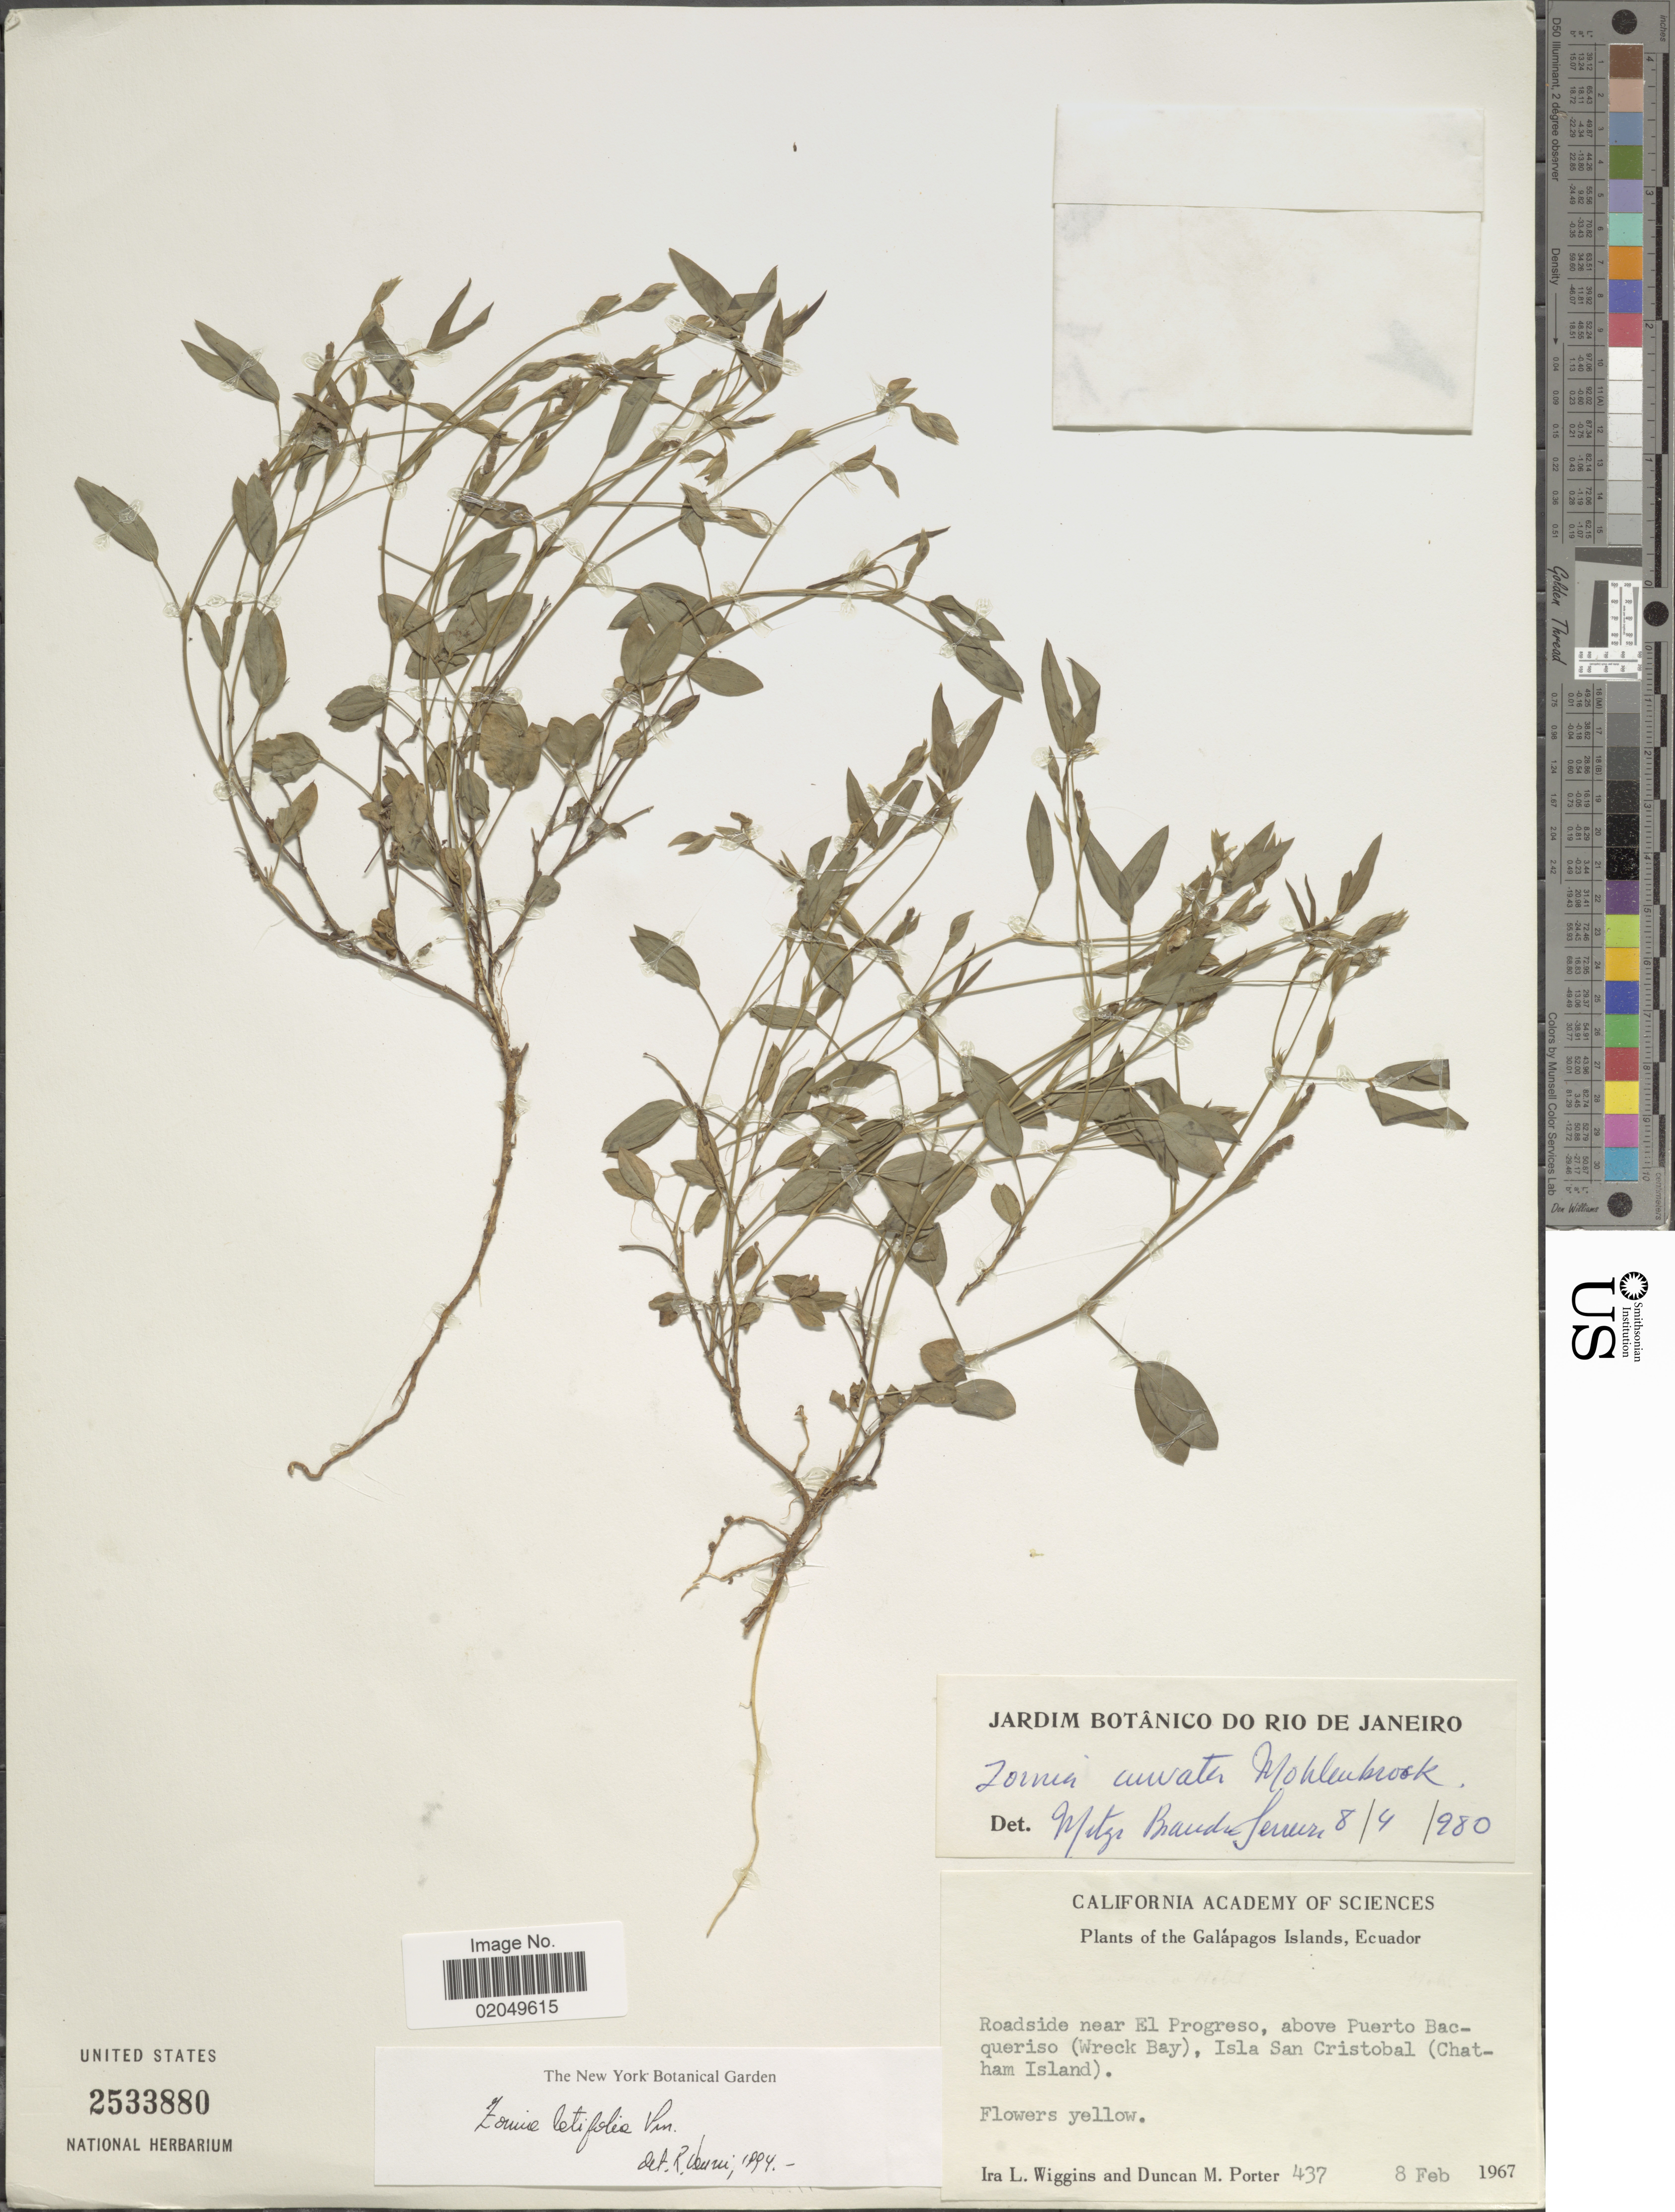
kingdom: Plantae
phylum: Tracheophyta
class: Magnoliopsida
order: Fabales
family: Fabaceae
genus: Zornia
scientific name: Zornia latifolia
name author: Sm.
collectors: I. L. Wiggins & D. M. Porter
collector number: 437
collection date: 1967-02-08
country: Ecuador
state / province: Colón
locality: Galapagos Islands. Roadside near El Progreso, above Puerto Bacqueriso (Wreck Bay), Isla San Cristobal (Chatham Island)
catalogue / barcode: US 2533880